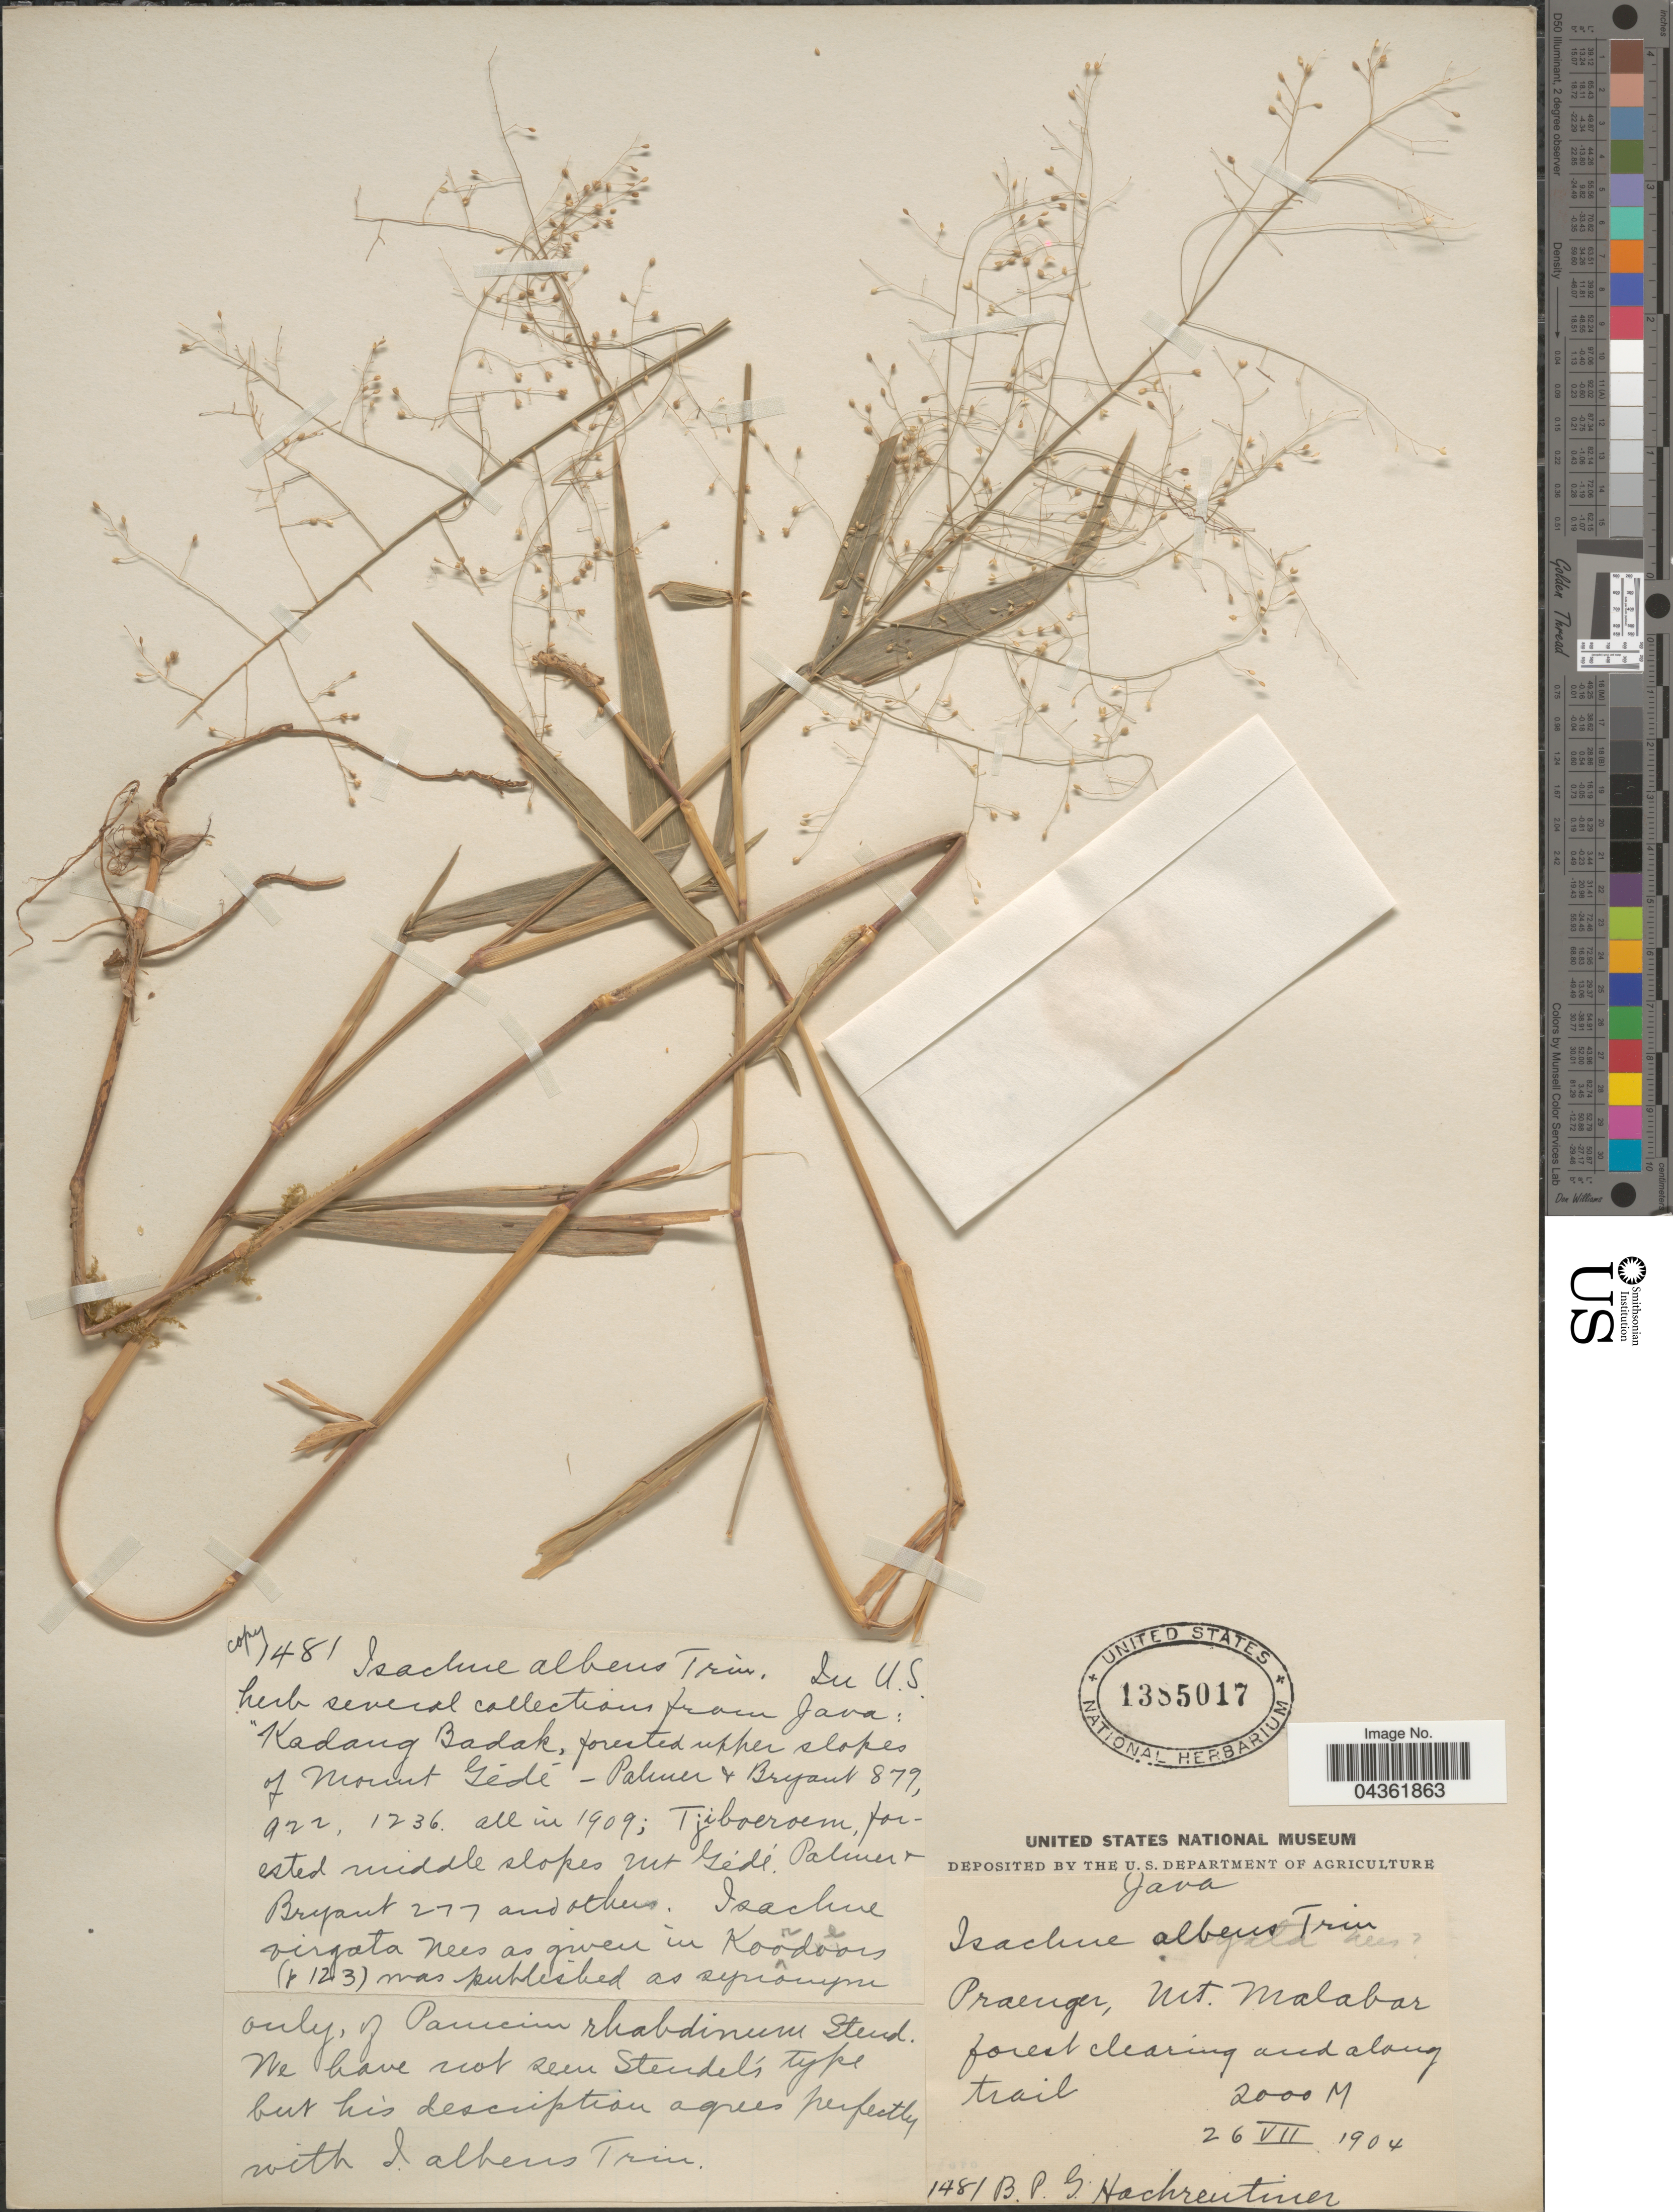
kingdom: Plantae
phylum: Tracheophyta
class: Liliopsida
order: Poales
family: Poaceae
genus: Isachne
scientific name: Isachne albens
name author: Trin.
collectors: B. P. Hochreutiner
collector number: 1481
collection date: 1904-07-26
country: Indonesia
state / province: Java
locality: Praenger, Mt. Malabar forest clearing and along trail.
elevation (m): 2000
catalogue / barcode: US 1385017